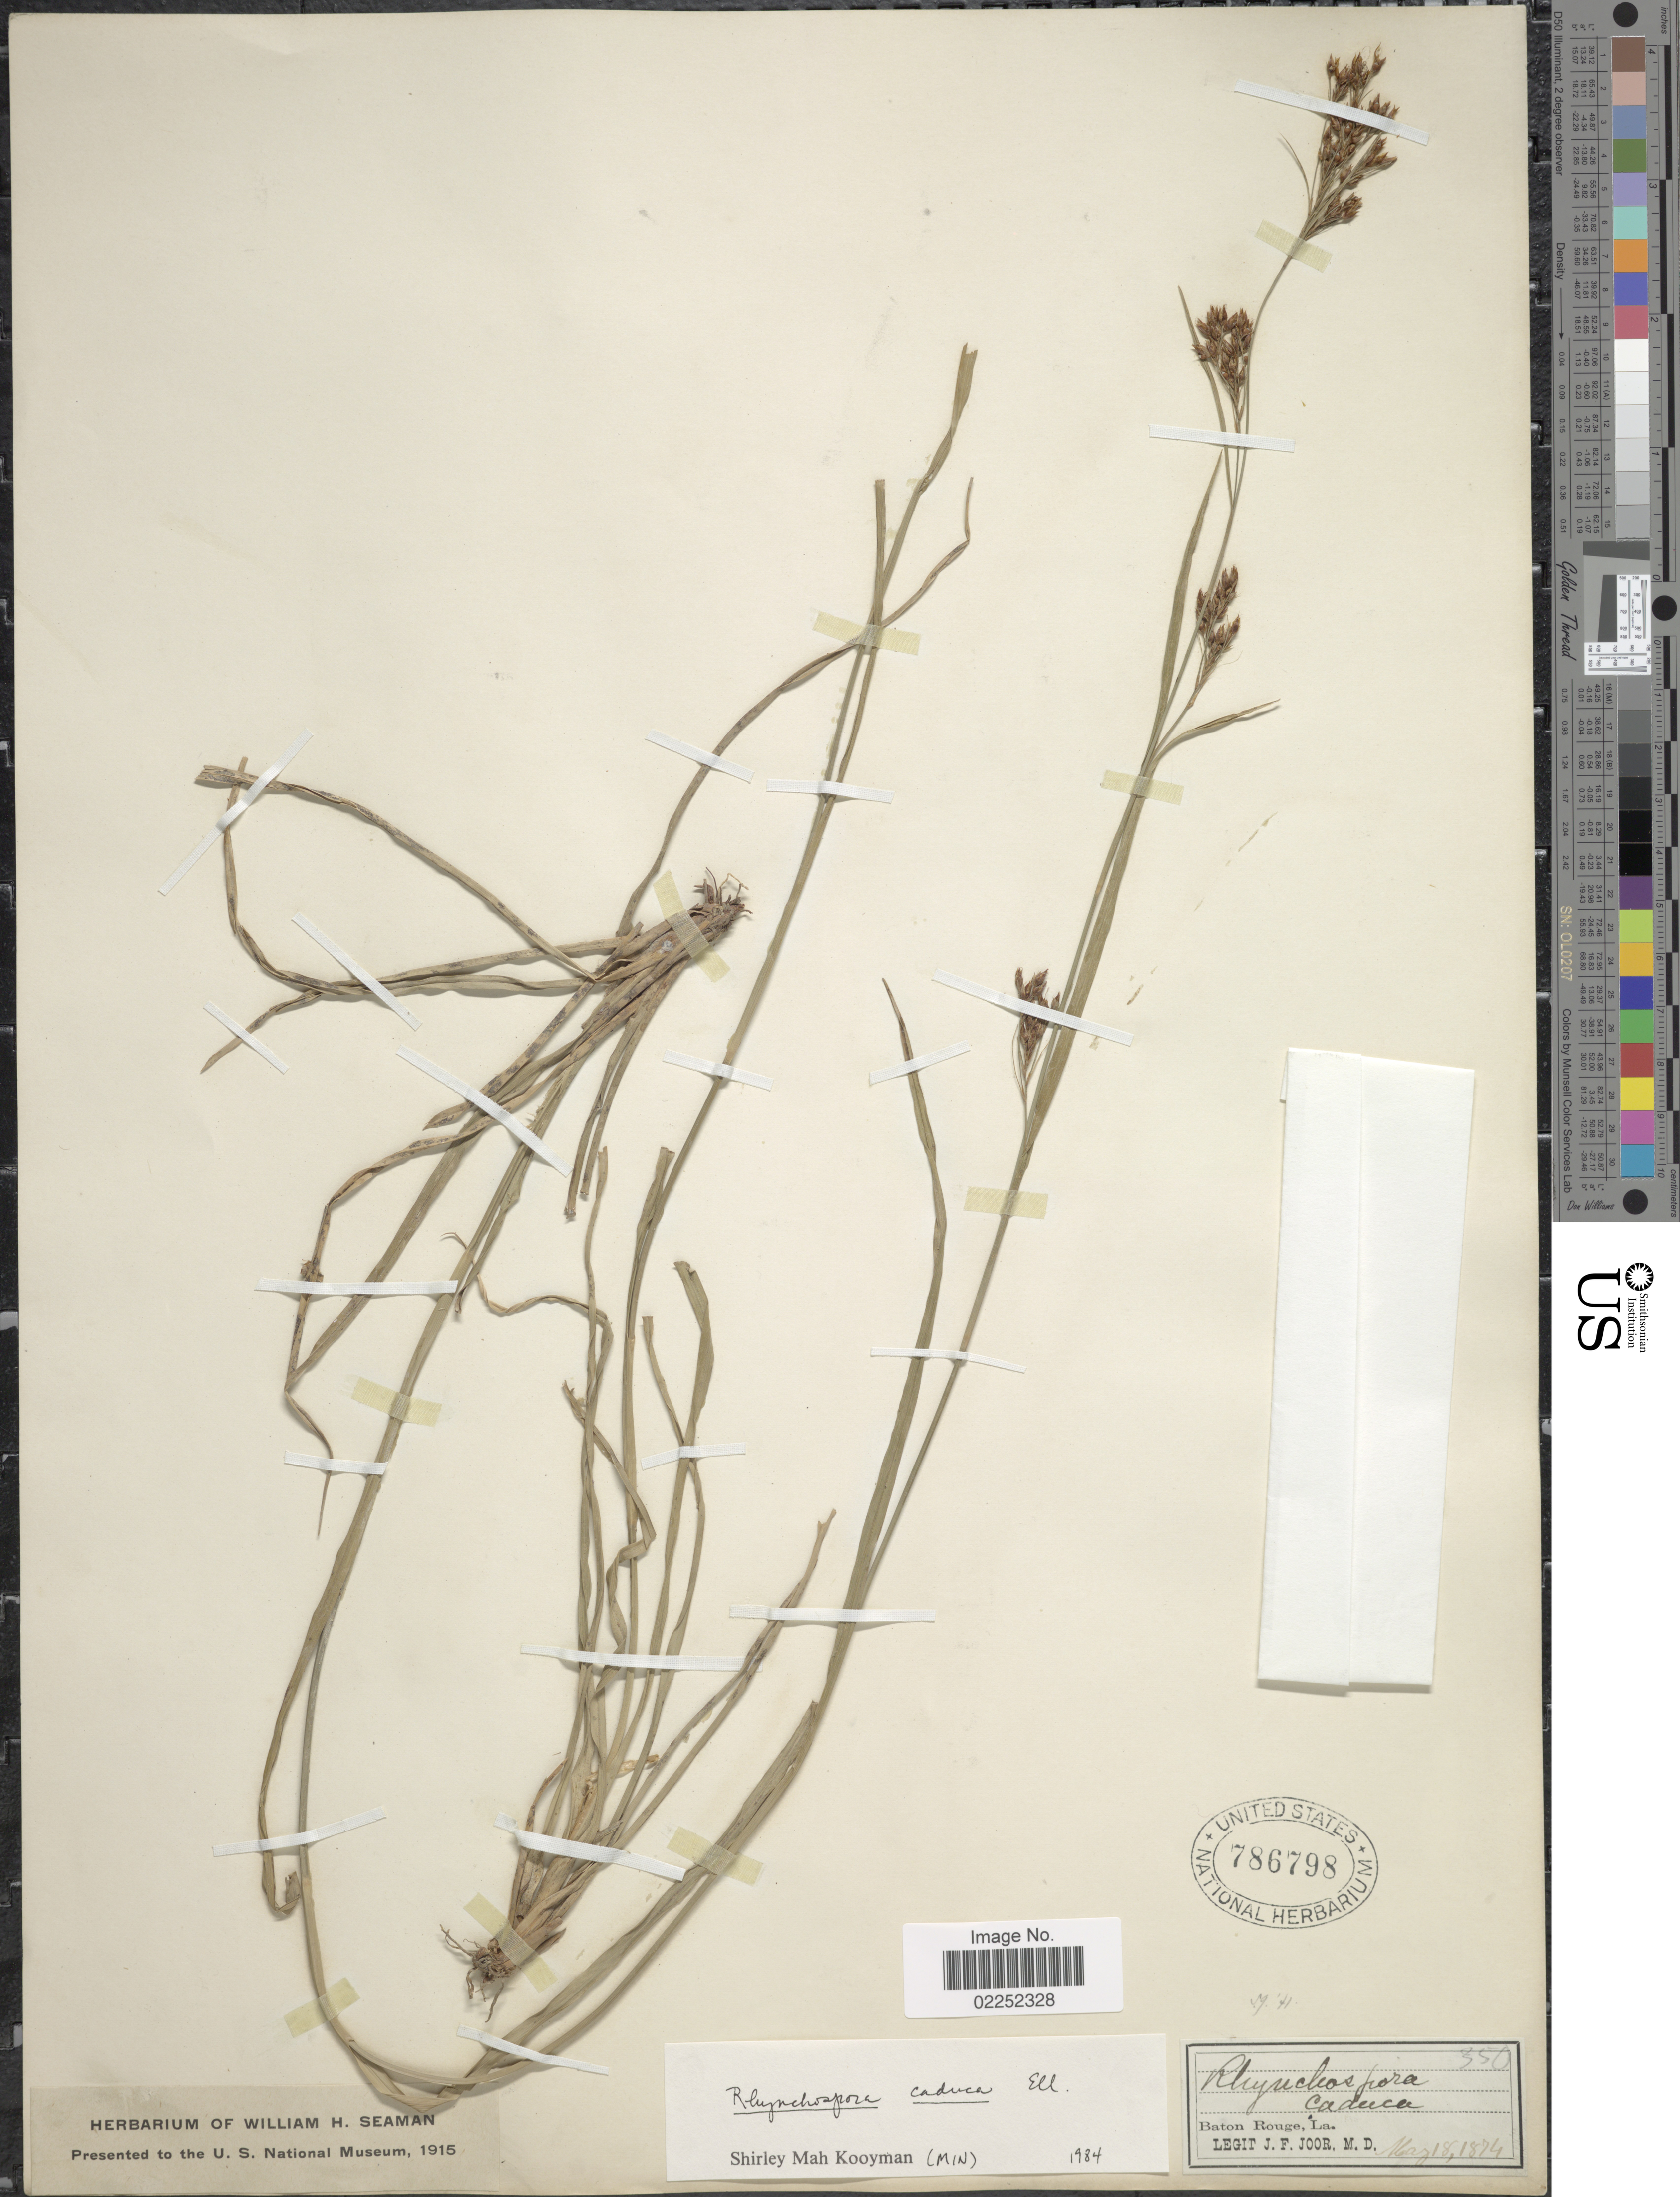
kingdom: Plantae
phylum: Tracheophyta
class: Liliopsida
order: Poales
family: Cyperaceae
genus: Rhynchospora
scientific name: Rhynchospora caduca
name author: Elliott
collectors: J. F. Joor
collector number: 50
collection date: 1874-03-18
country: United States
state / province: Louisiana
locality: Baton Rouge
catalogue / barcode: US 786798